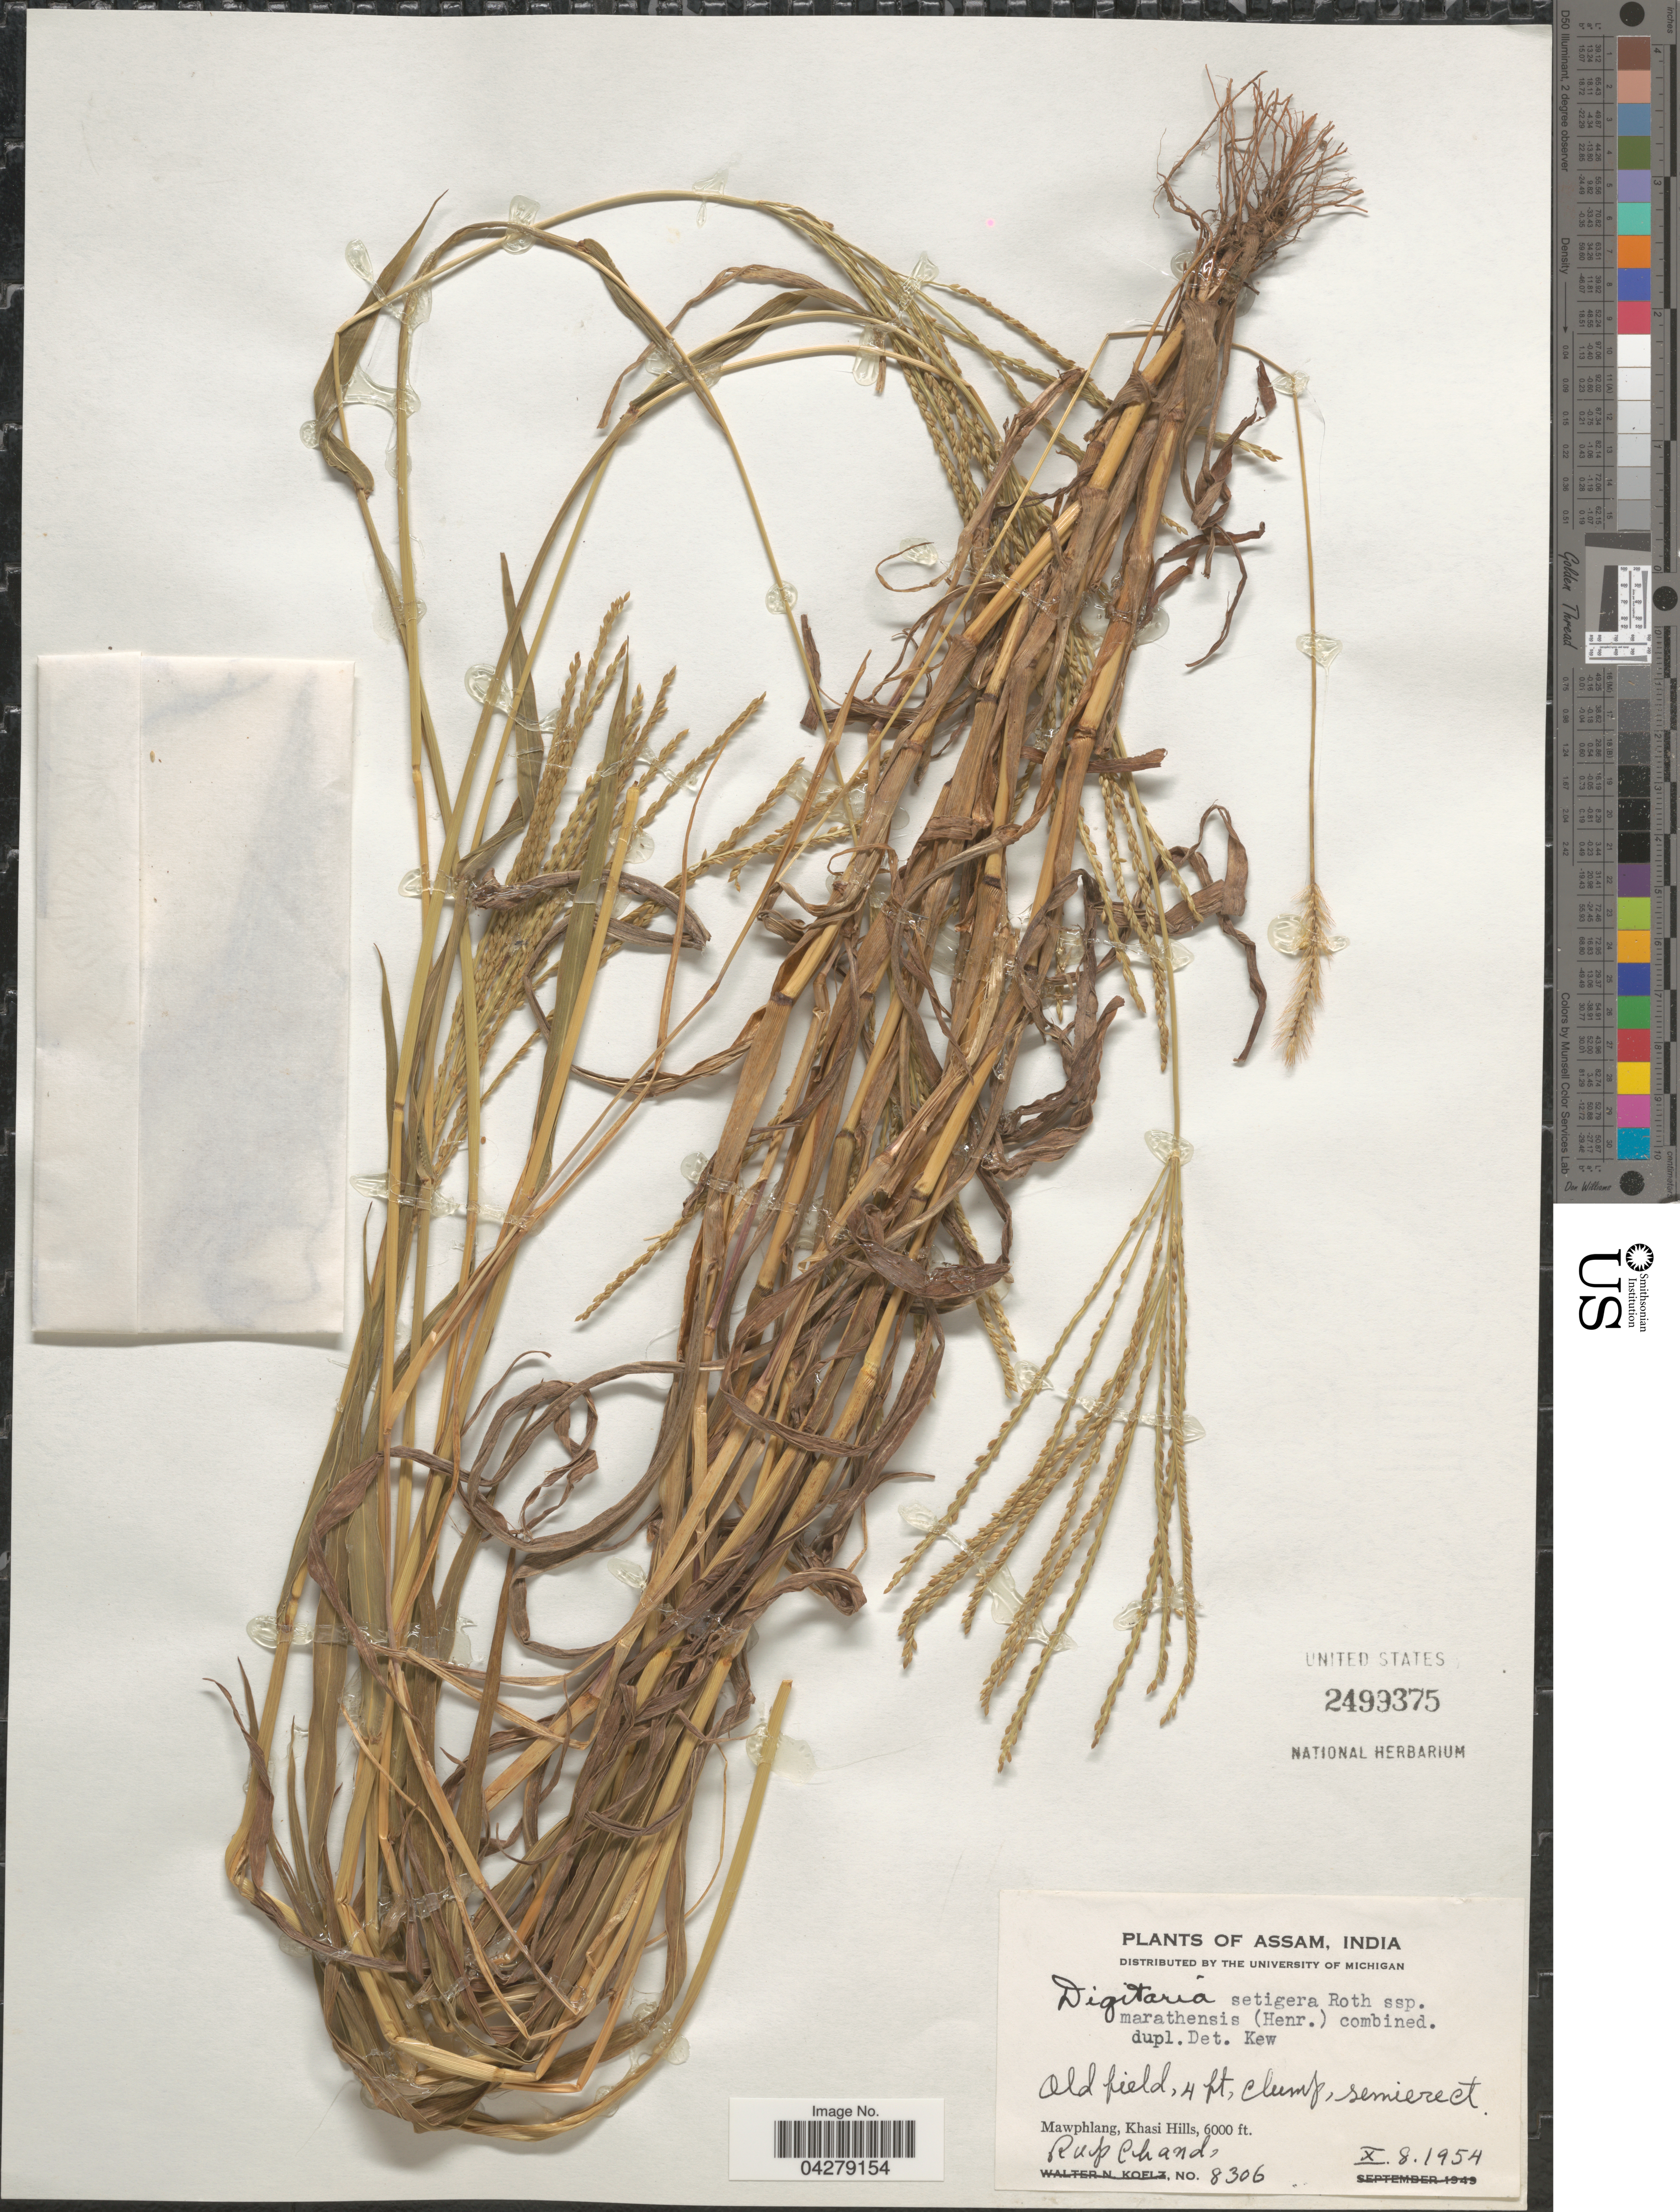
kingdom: Plantae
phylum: Tracheophyta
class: Liliopsida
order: Poales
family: Poaceae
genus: Digitaria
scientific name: Digitaria setigera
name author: Roth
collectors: R. Chand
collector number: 8306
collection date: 1954-10-08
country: India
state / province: Meghalaya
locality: Mawphlang, Khasi Hills.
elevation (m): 1829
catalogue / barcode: US 2499375